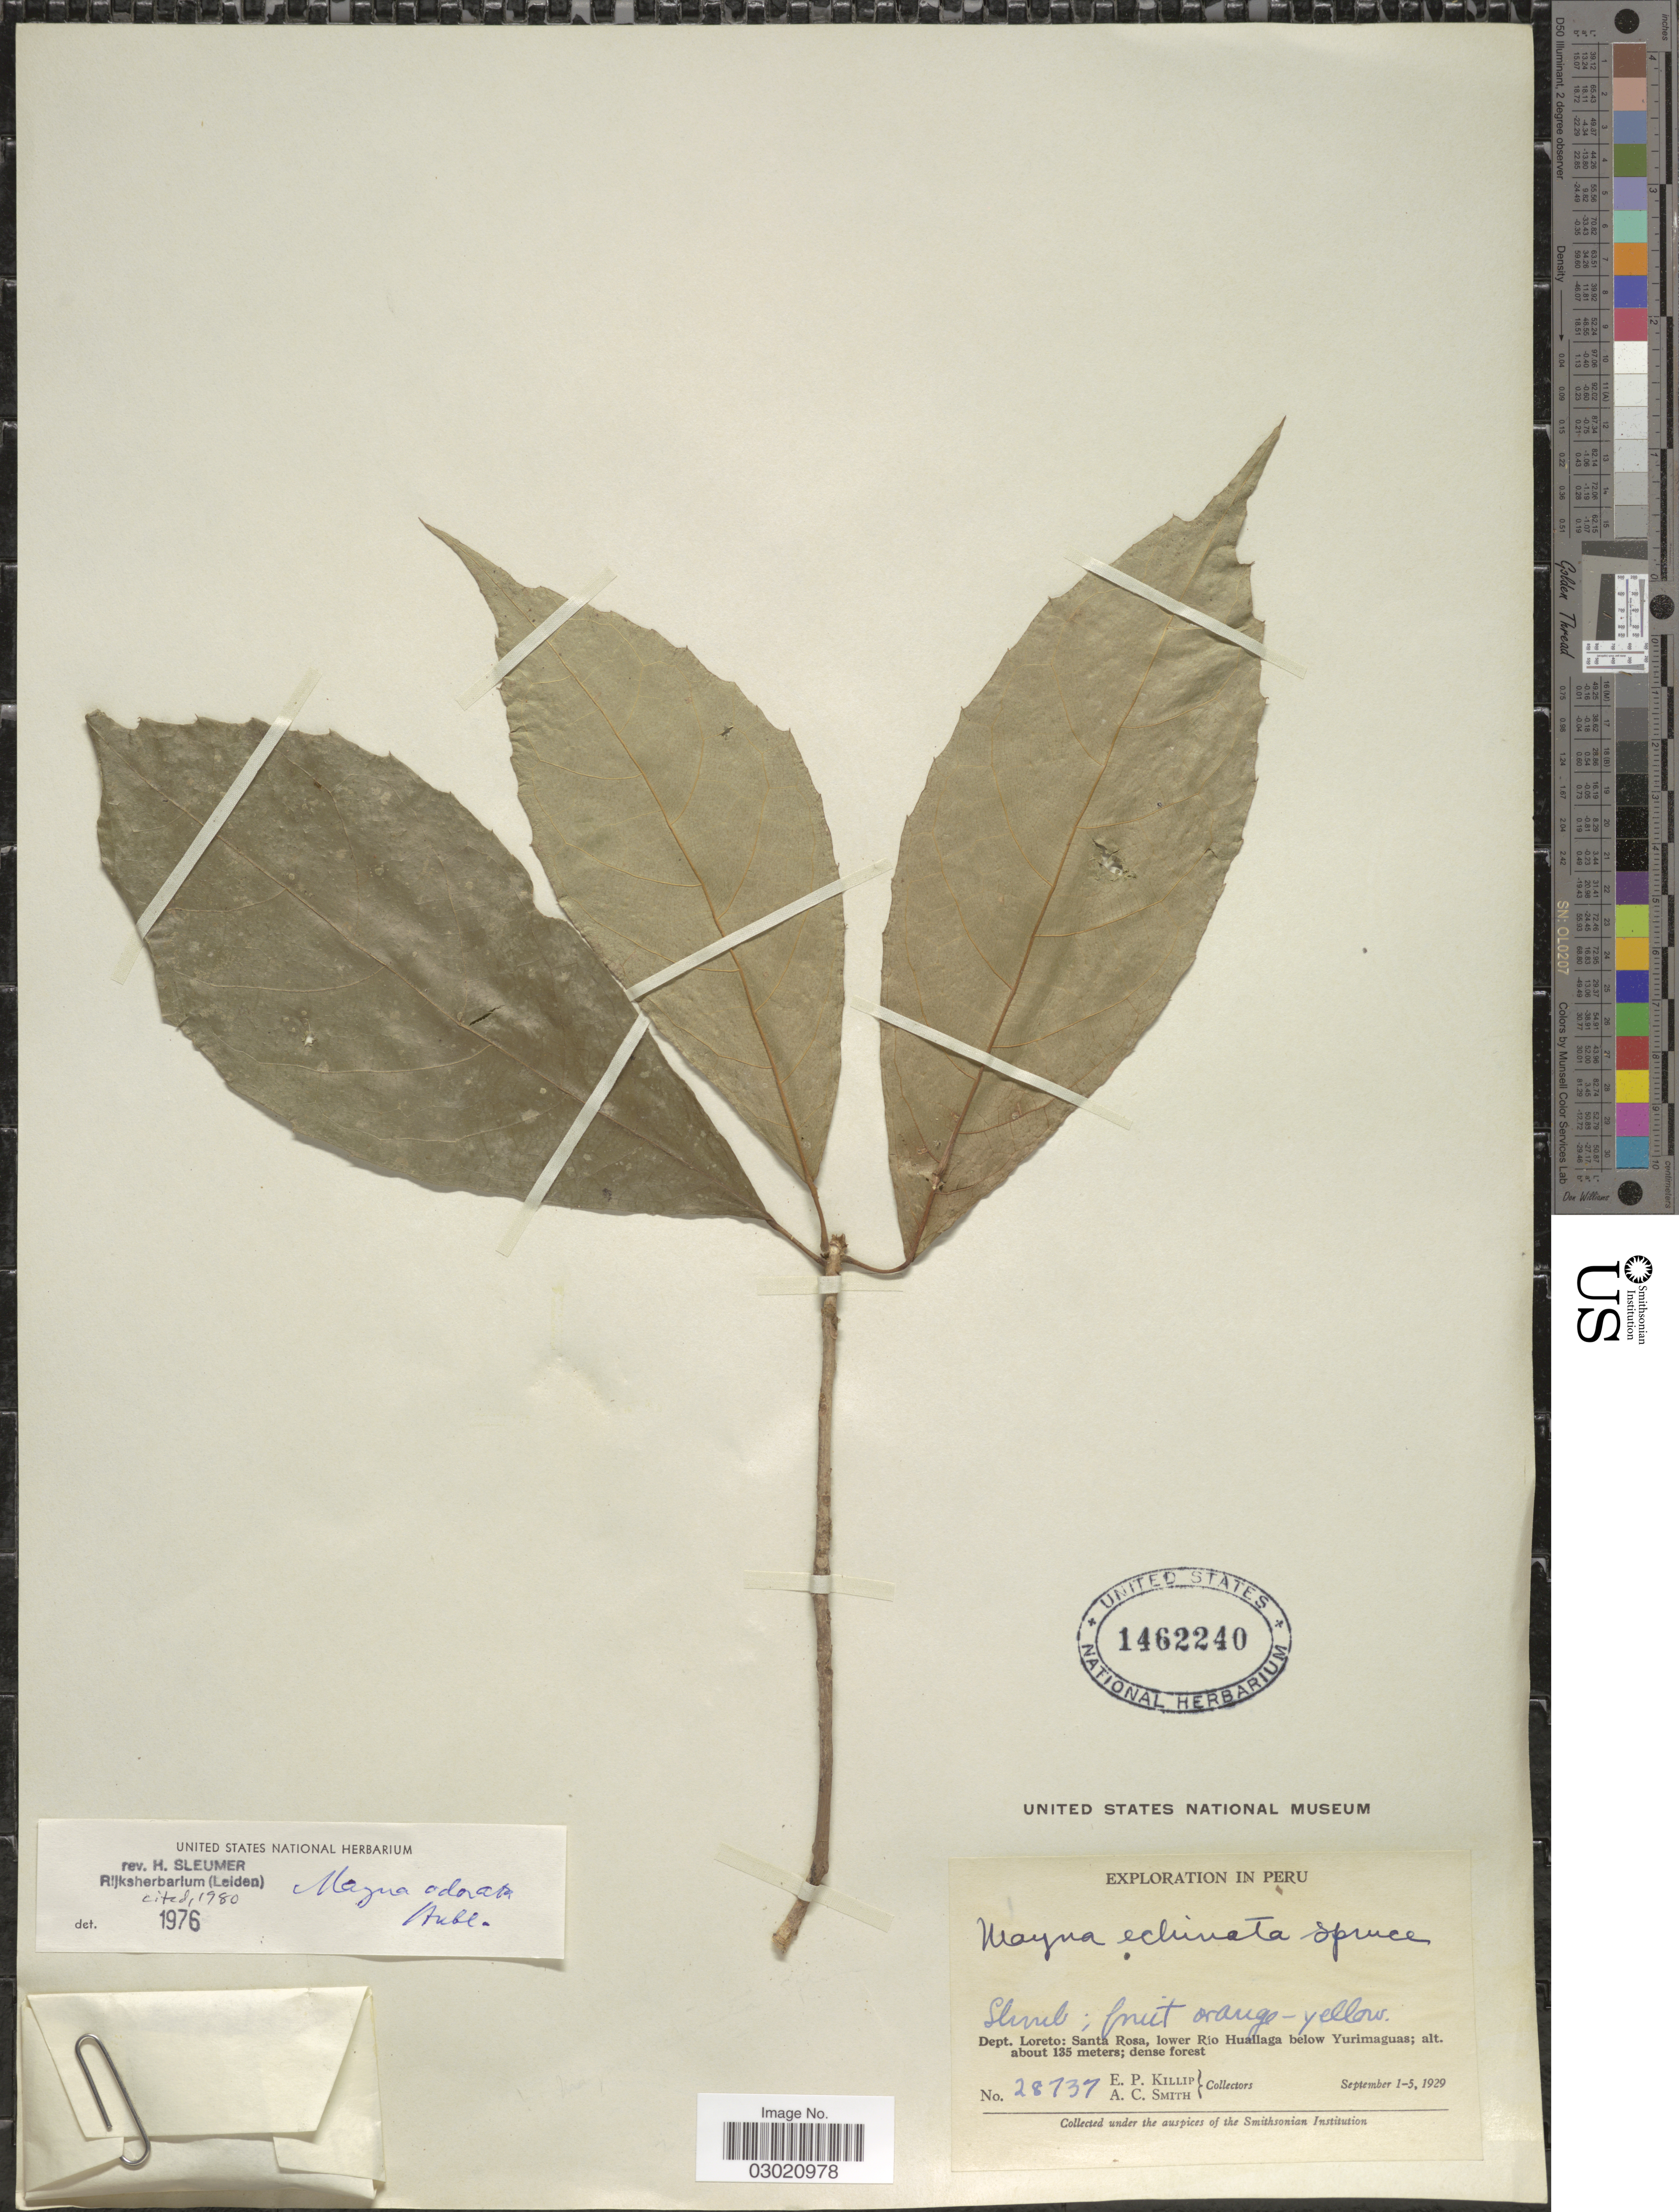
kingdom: Plantae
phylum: Tracheophyta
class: Magnoliopsida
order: Malpighiales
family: Achariaceae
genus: Mayna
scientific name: Mayna odorata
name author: Aubl.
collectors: E. P. Killip & A. C. Smith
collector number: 28737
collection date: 1929-09-01/1929-09-05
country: Peru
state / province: Loreto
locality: Dept. Loreto: Santa Rosa, lower Río Huallaga below Yurimaguas.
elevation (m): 135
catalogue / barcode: US 1462240